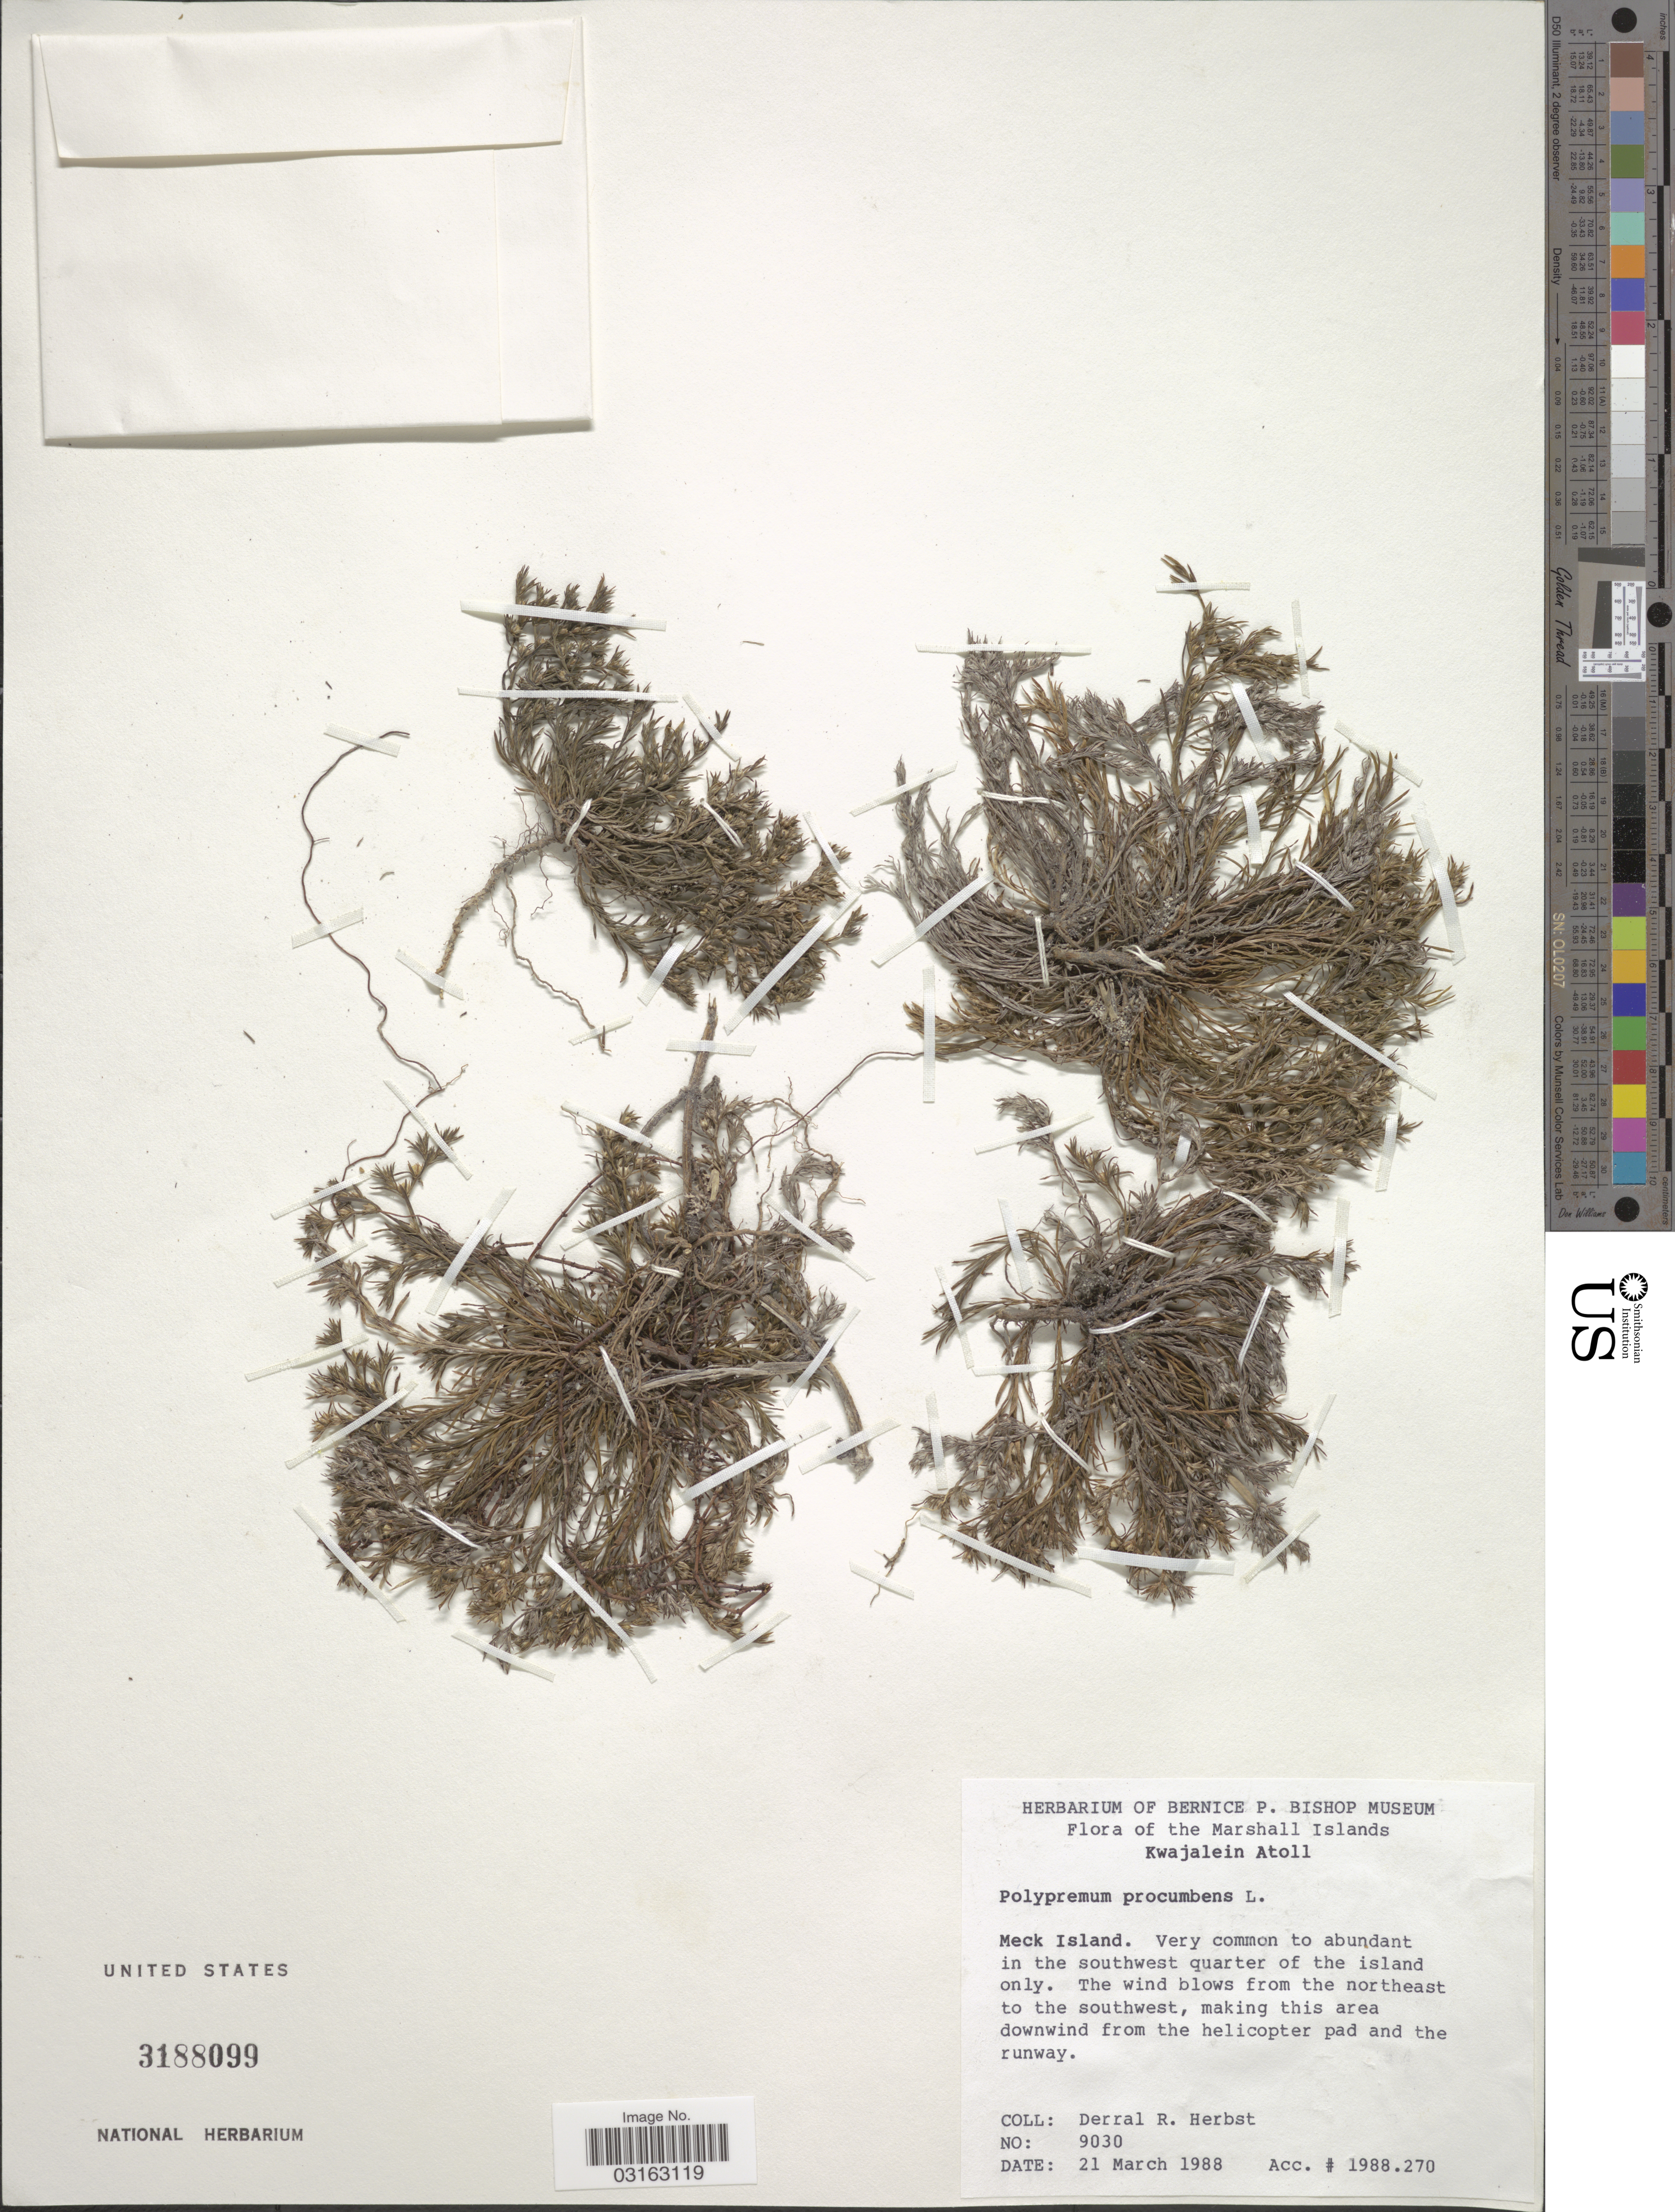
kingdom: Plantae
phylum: Tracheophyta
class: Magnoliopsida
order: Lamiales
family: Tetrachondraceae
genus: Polypremum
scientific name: Polypremum procumbens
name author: L.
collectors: D. R. Herbst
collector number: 9030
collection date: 1988-03-21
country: Marshall Islands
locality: The Marshall Islands. Kwajalein Atoll. Meck Island. In the southwest quarter of the island only. The northeast to the southwest.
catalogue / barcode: US 3188099